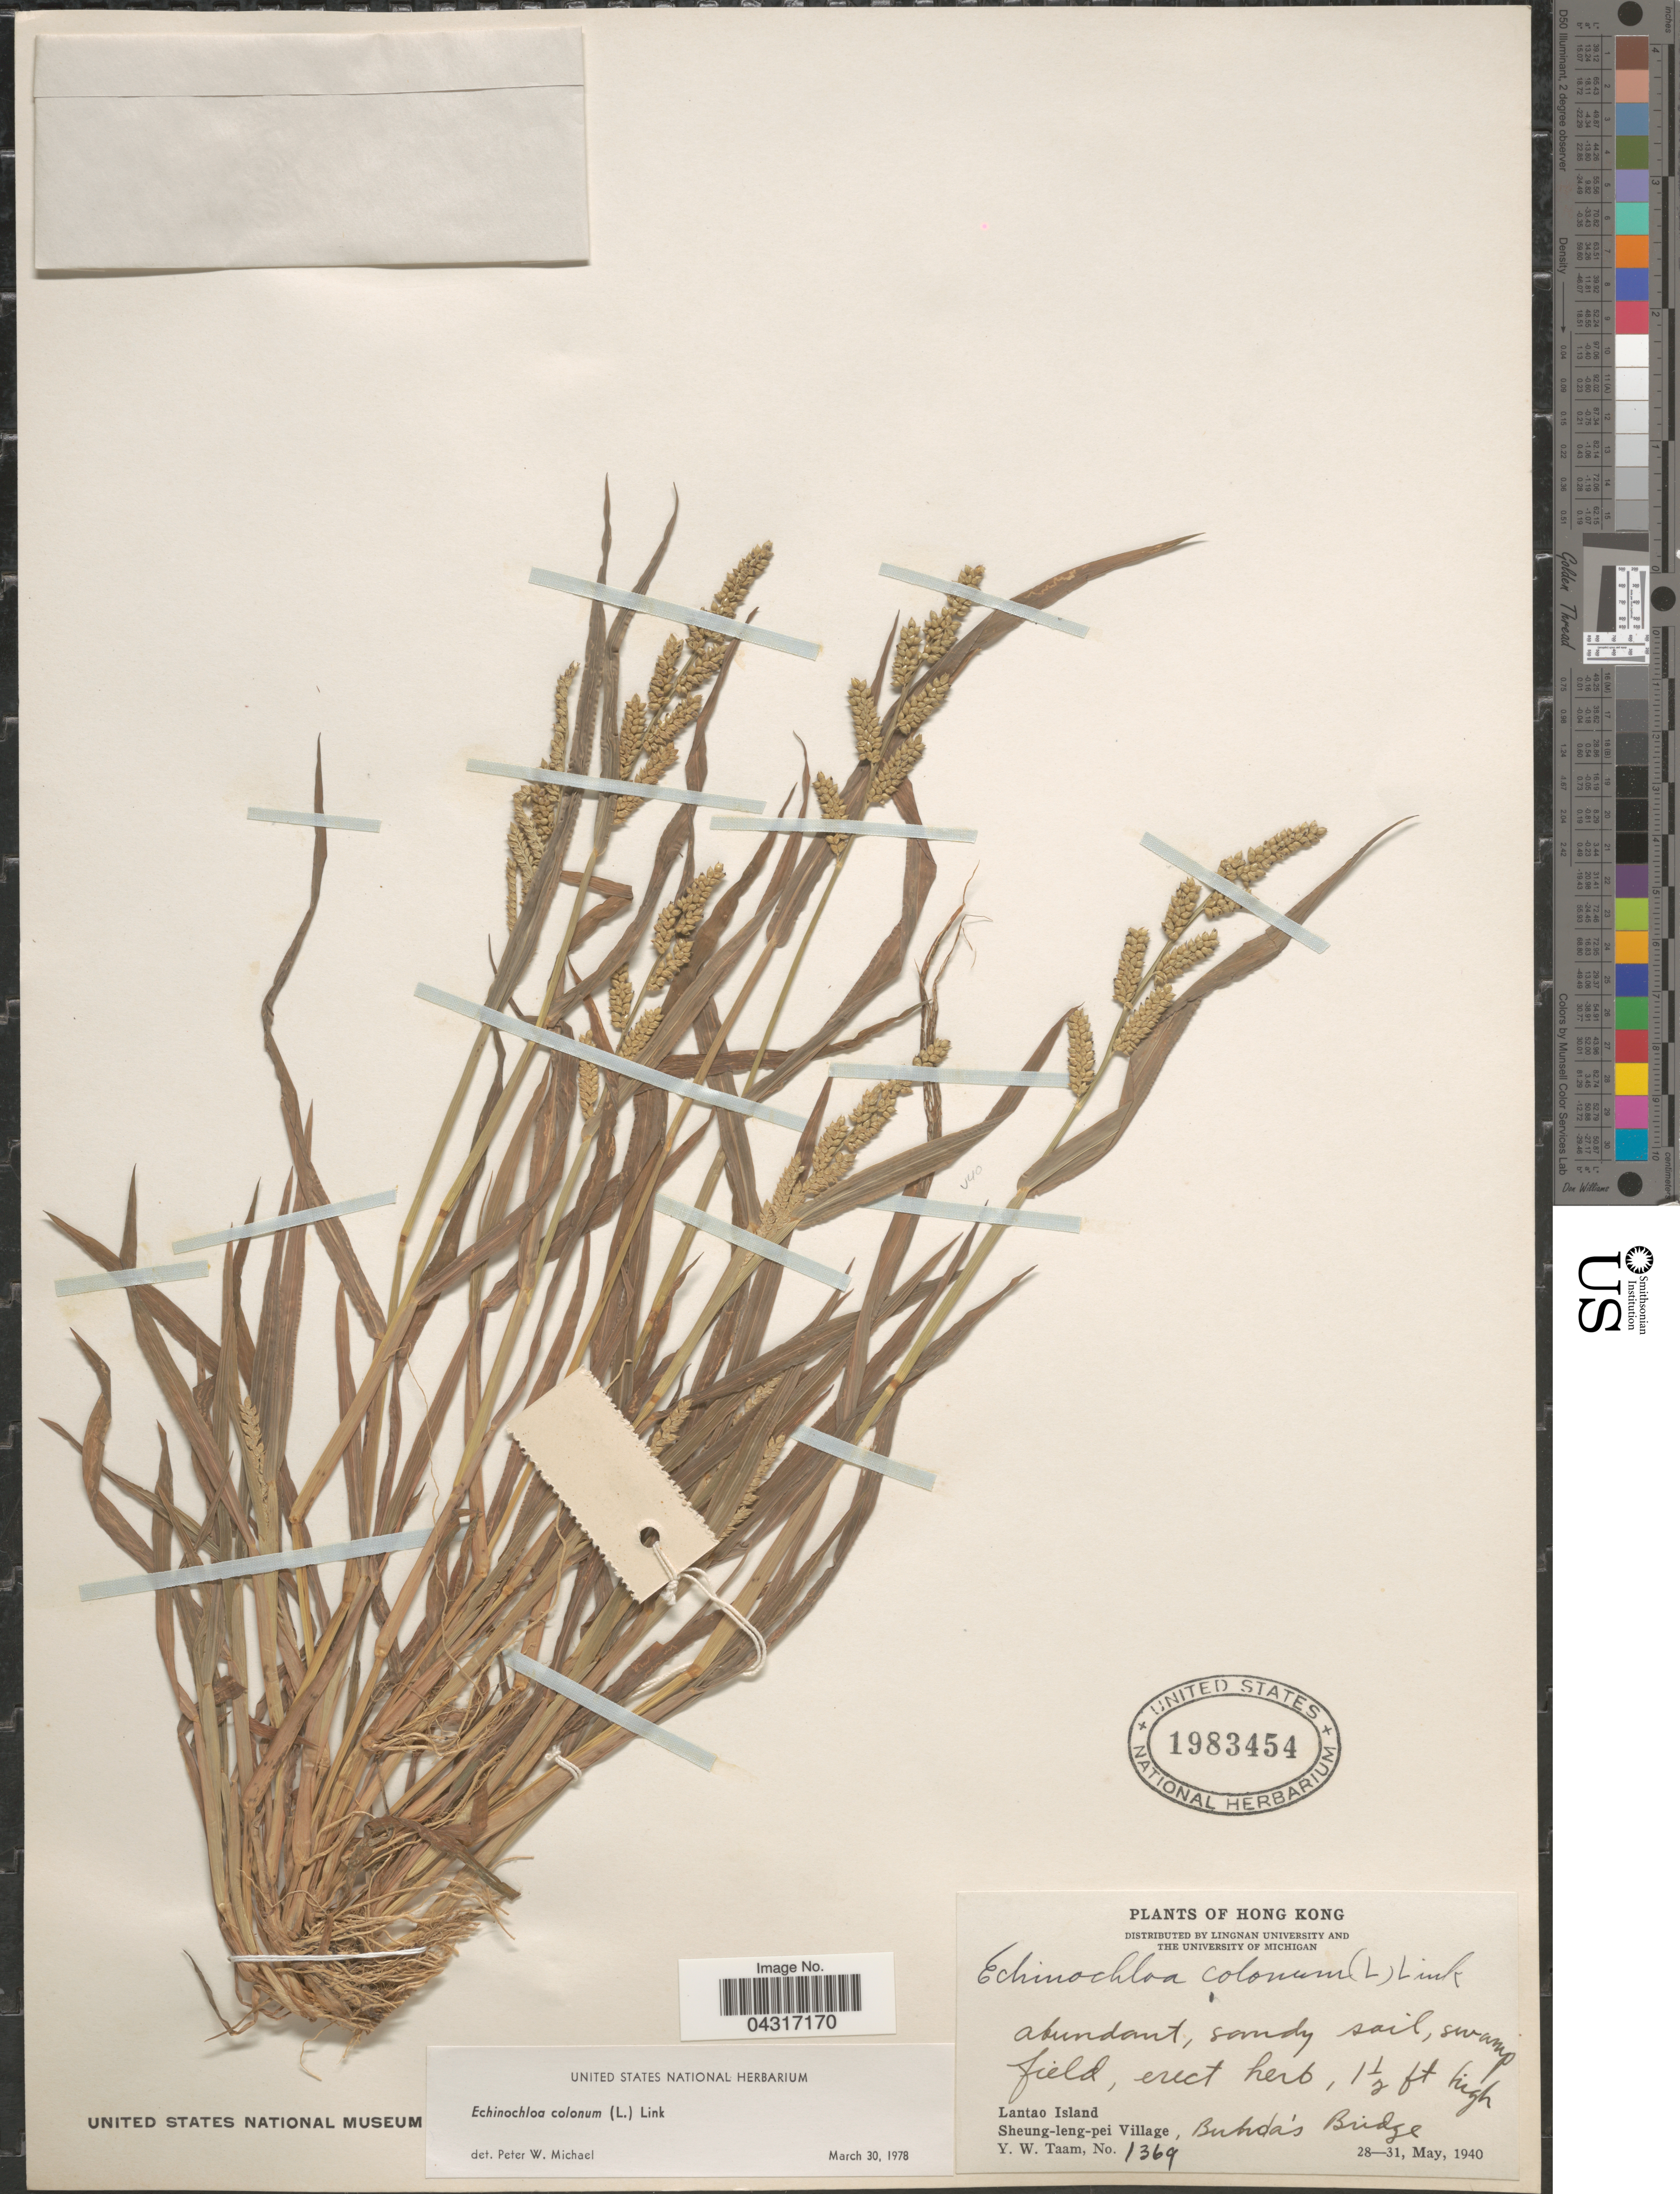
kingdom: Plantae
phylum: Tracheophyta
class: Liliopsida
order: Poales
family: Poaceae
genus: Echinochloa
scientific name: Echinochloa colona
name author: (L.) Link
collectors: Y. W. Taam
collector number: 1369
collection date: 1940-05-28/1940-05-31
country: China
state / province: Hong Kong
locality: Lantao Island. Sheung-leng-pei Village, Buhda's Bridge.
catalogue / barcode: US 1983454